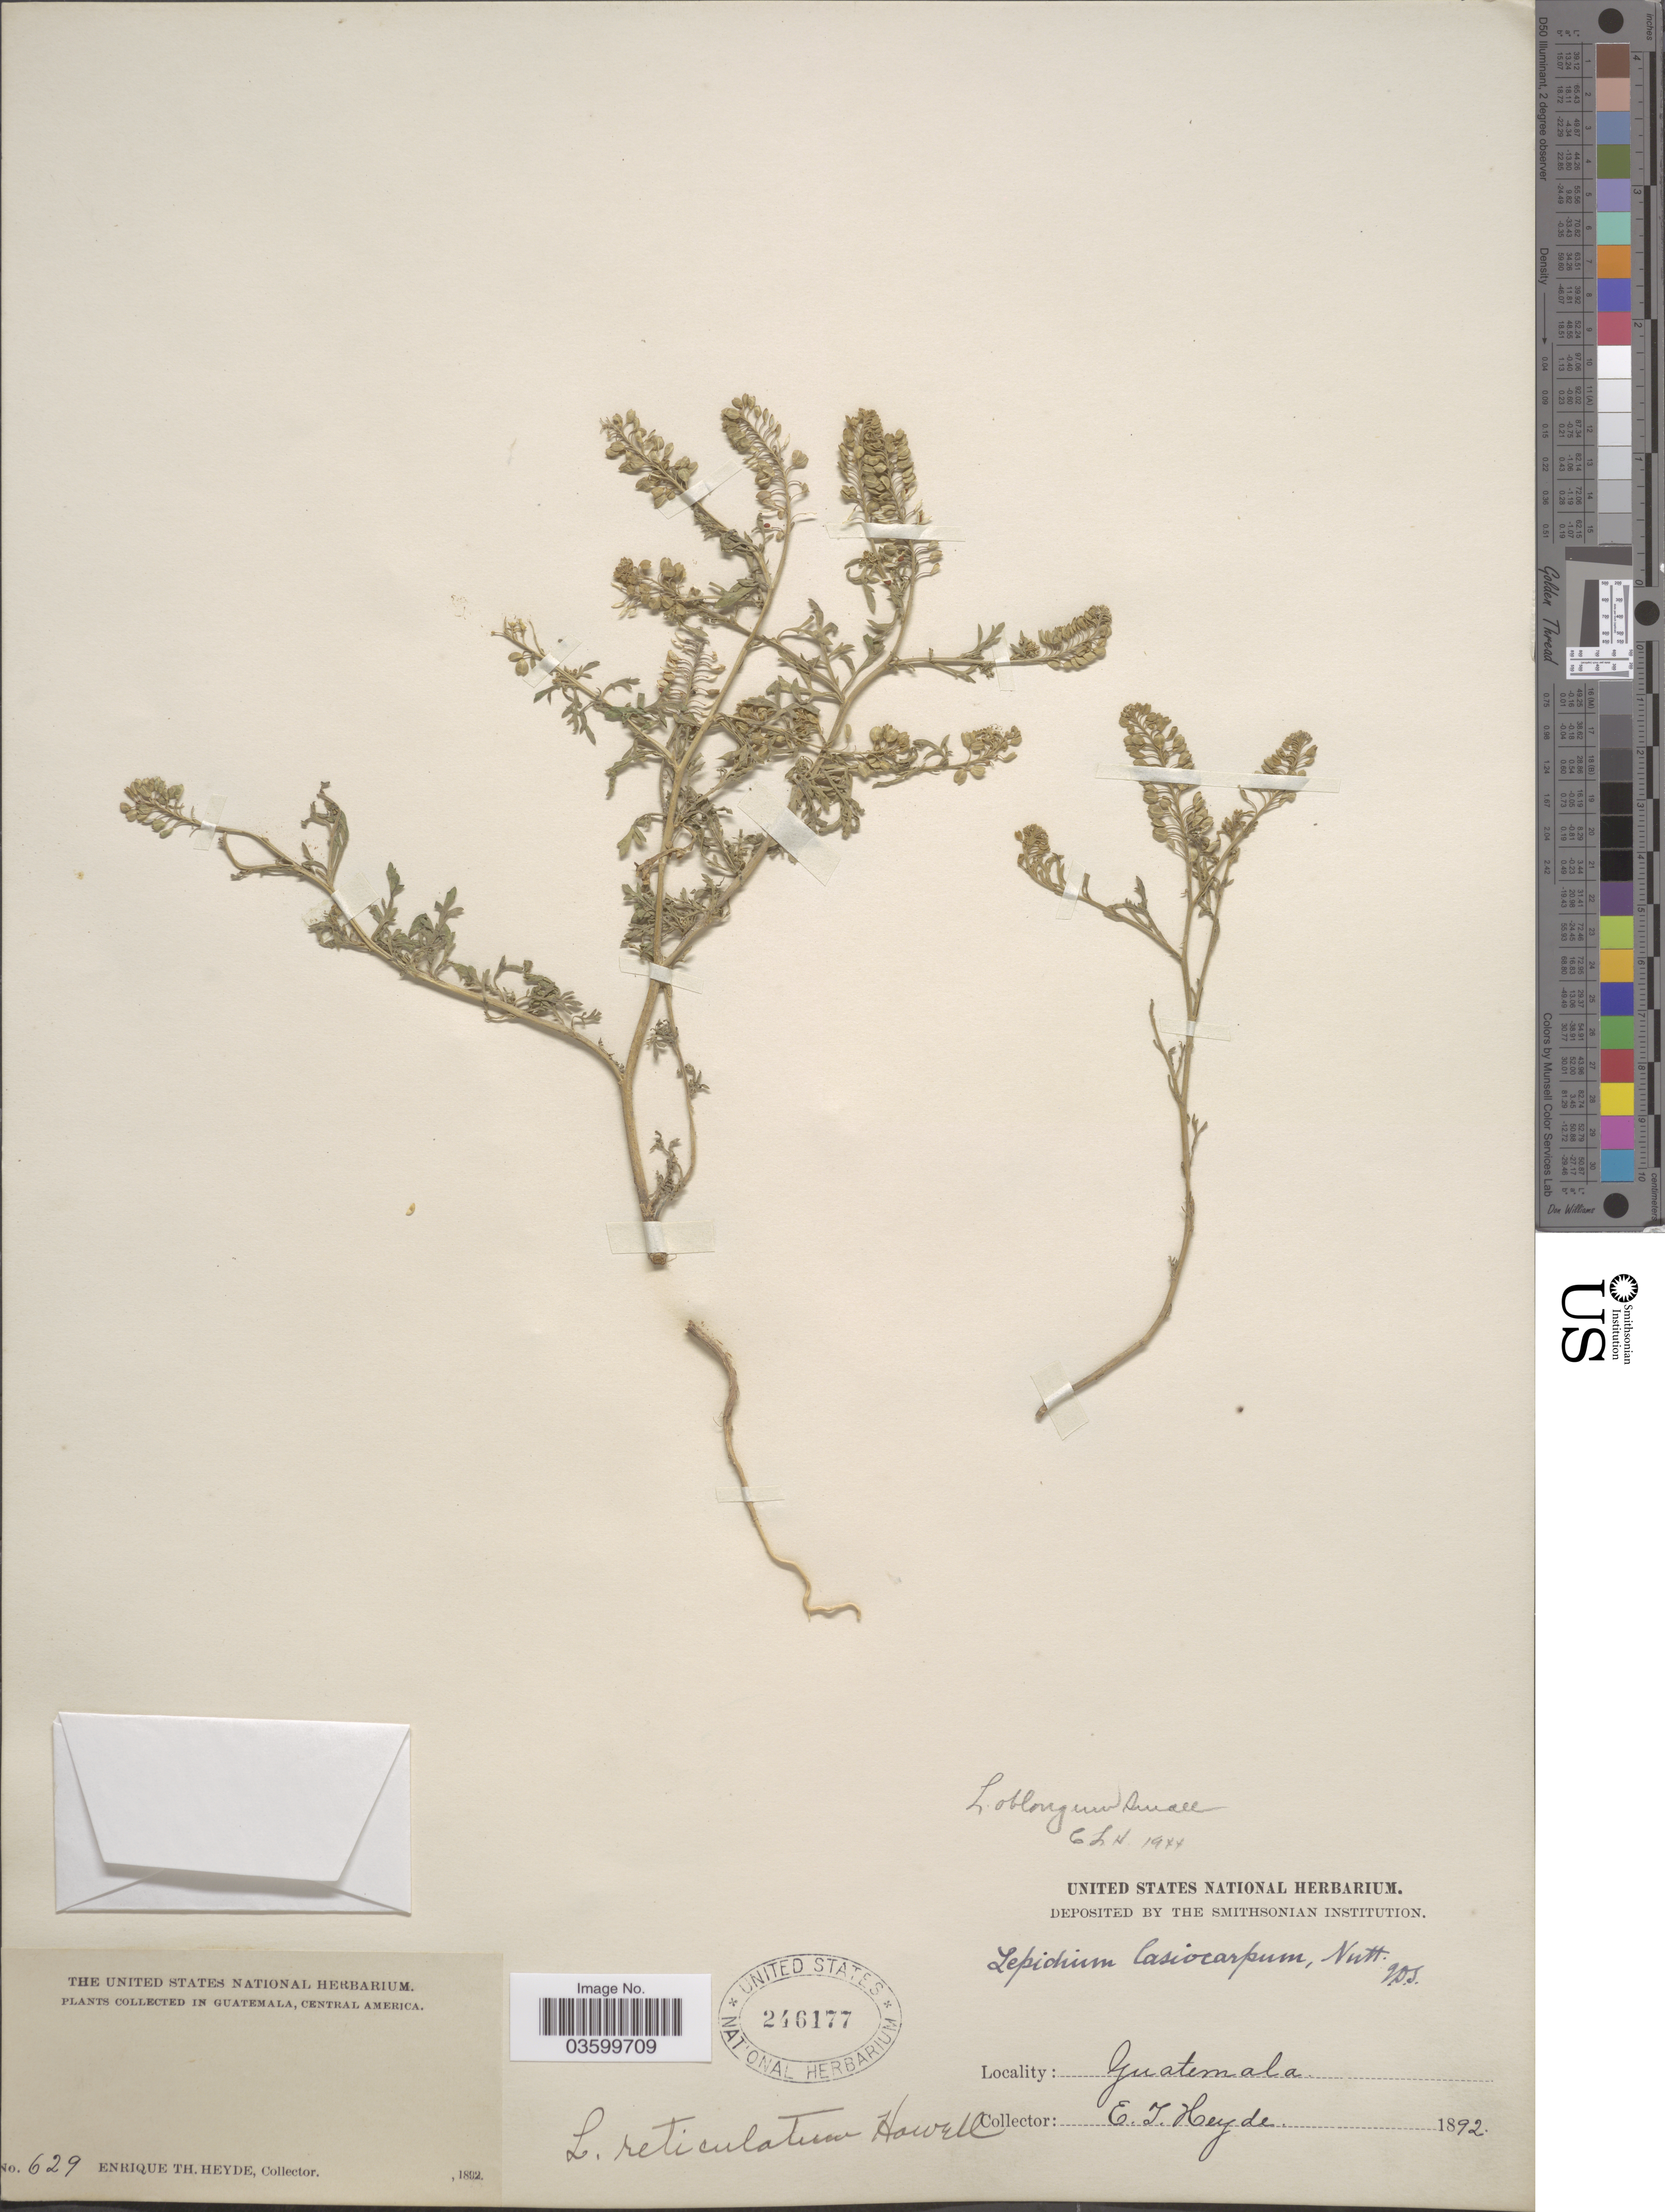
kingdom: Plantae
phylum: Tracheophyta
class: Magnoliopsida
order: Brassicales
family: Brassicaceae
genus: Lepidium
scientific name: Lepidium oblongum var. oblongum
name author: Small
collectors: E. T. Heyde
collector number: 629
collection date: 1892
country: Guatemala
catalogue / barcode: US 246177